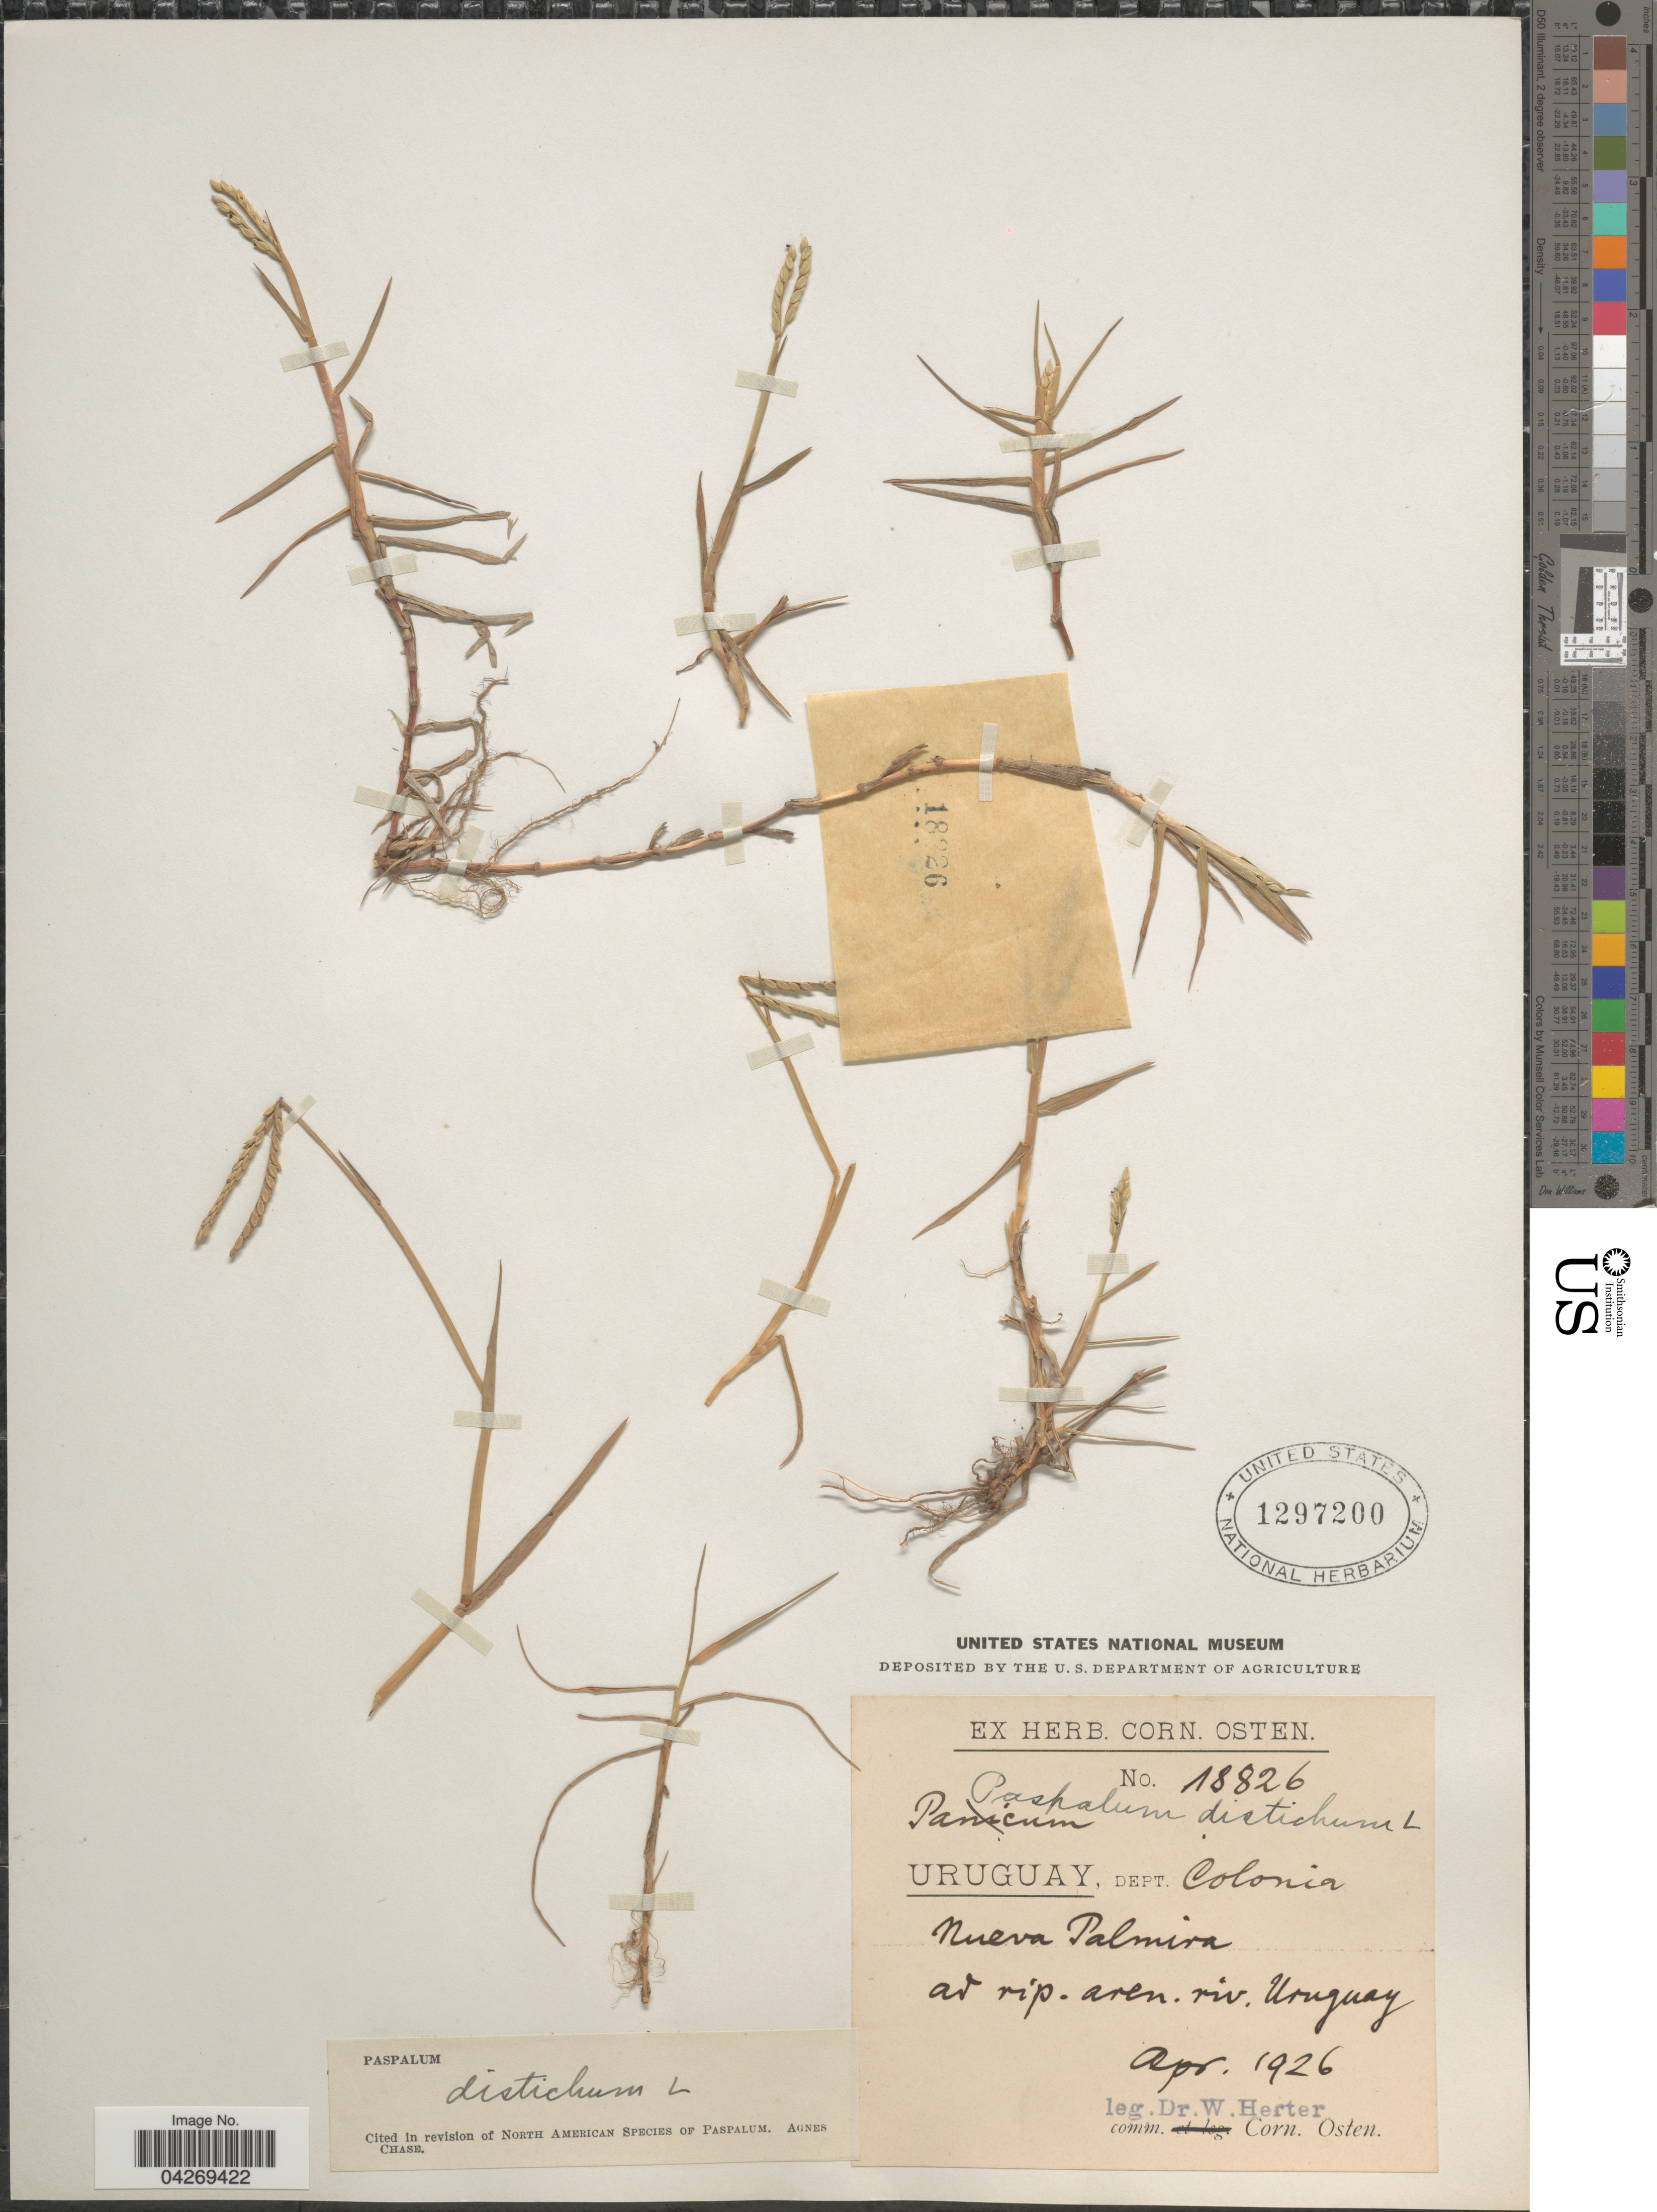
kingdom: Plantae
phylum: Tracheophyta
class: Liliopsida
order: Poales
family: Poaceae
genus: Paspalum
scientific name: Paspalum distichum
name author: L.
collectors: W. G. Herter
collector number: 18826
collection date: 1926-04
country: Uruguay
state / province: Colonia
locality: Dept. Colonia. Nueva Palmira ad rip. aren. riv. Uruguay.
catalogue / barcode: US 1297200